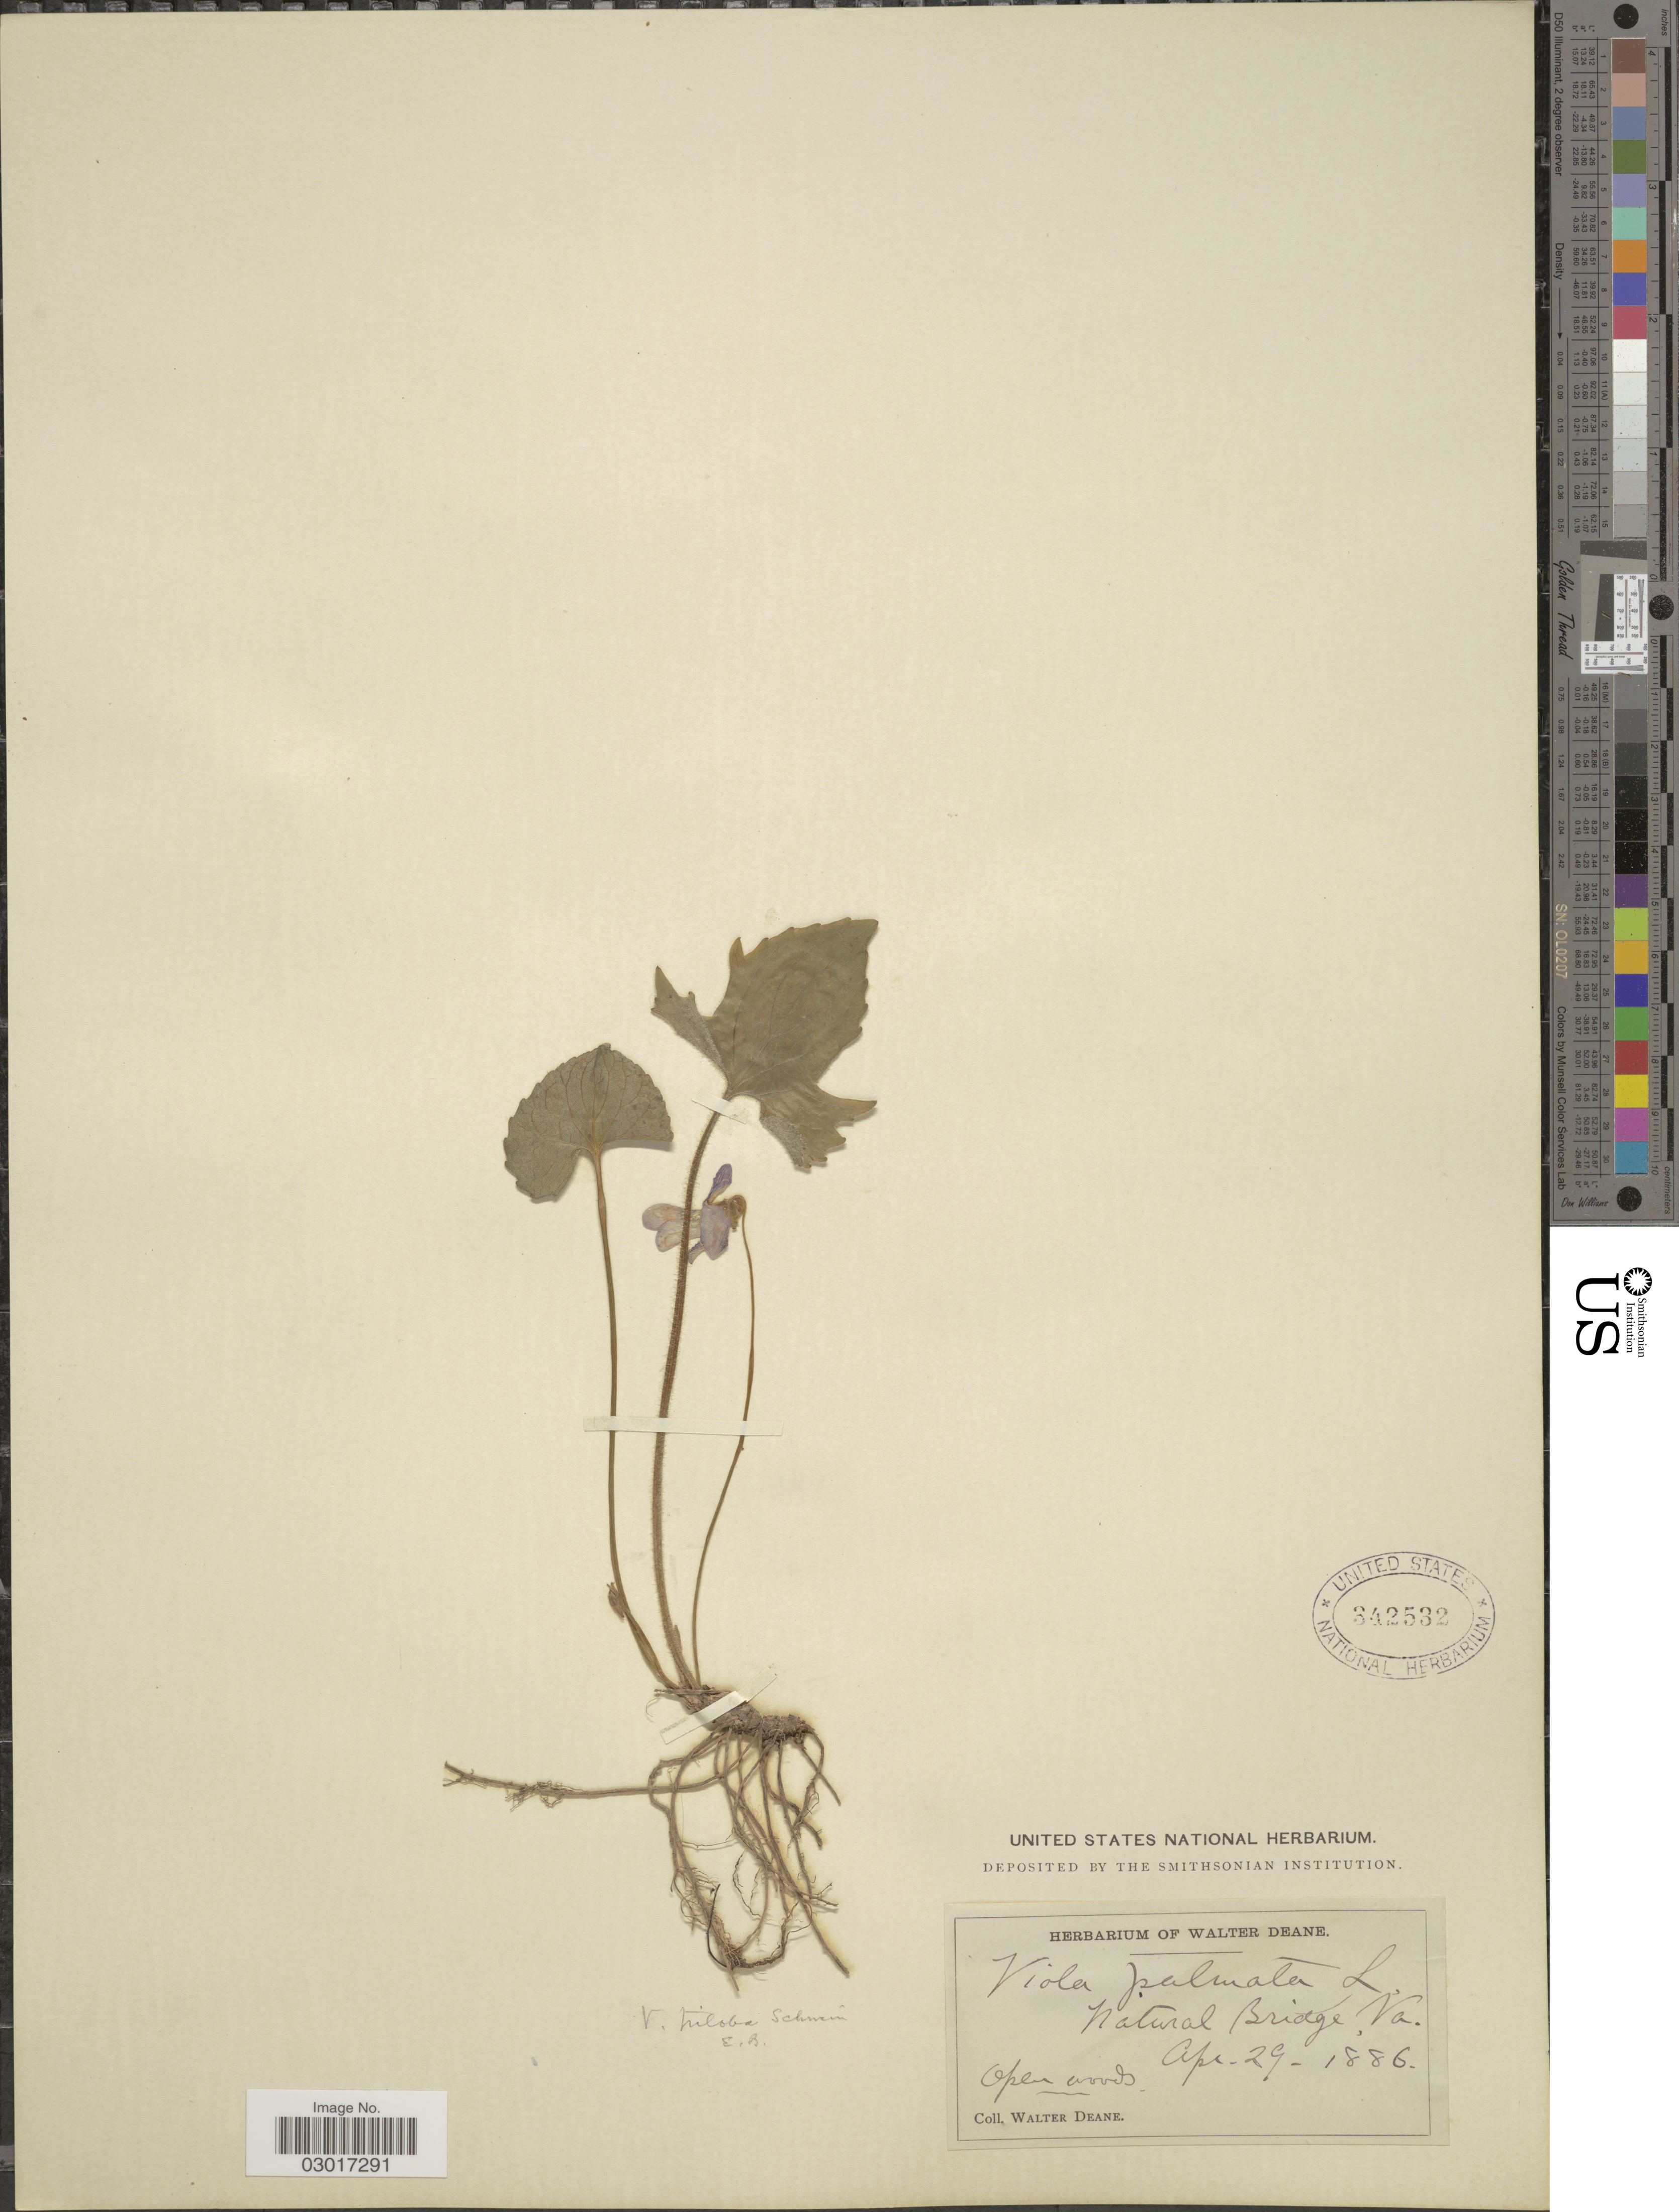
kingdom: Plantae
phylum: Tracheophyta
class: Magnoliopsida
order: Malpighiales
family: Violaceae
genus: Viola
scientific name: Viola triloba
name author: Schwein.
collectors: W. Deane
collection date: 1886-04-29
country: United States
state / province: Virginia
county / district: Rockbridge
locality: Natural Bridge.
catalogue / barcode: US 342532